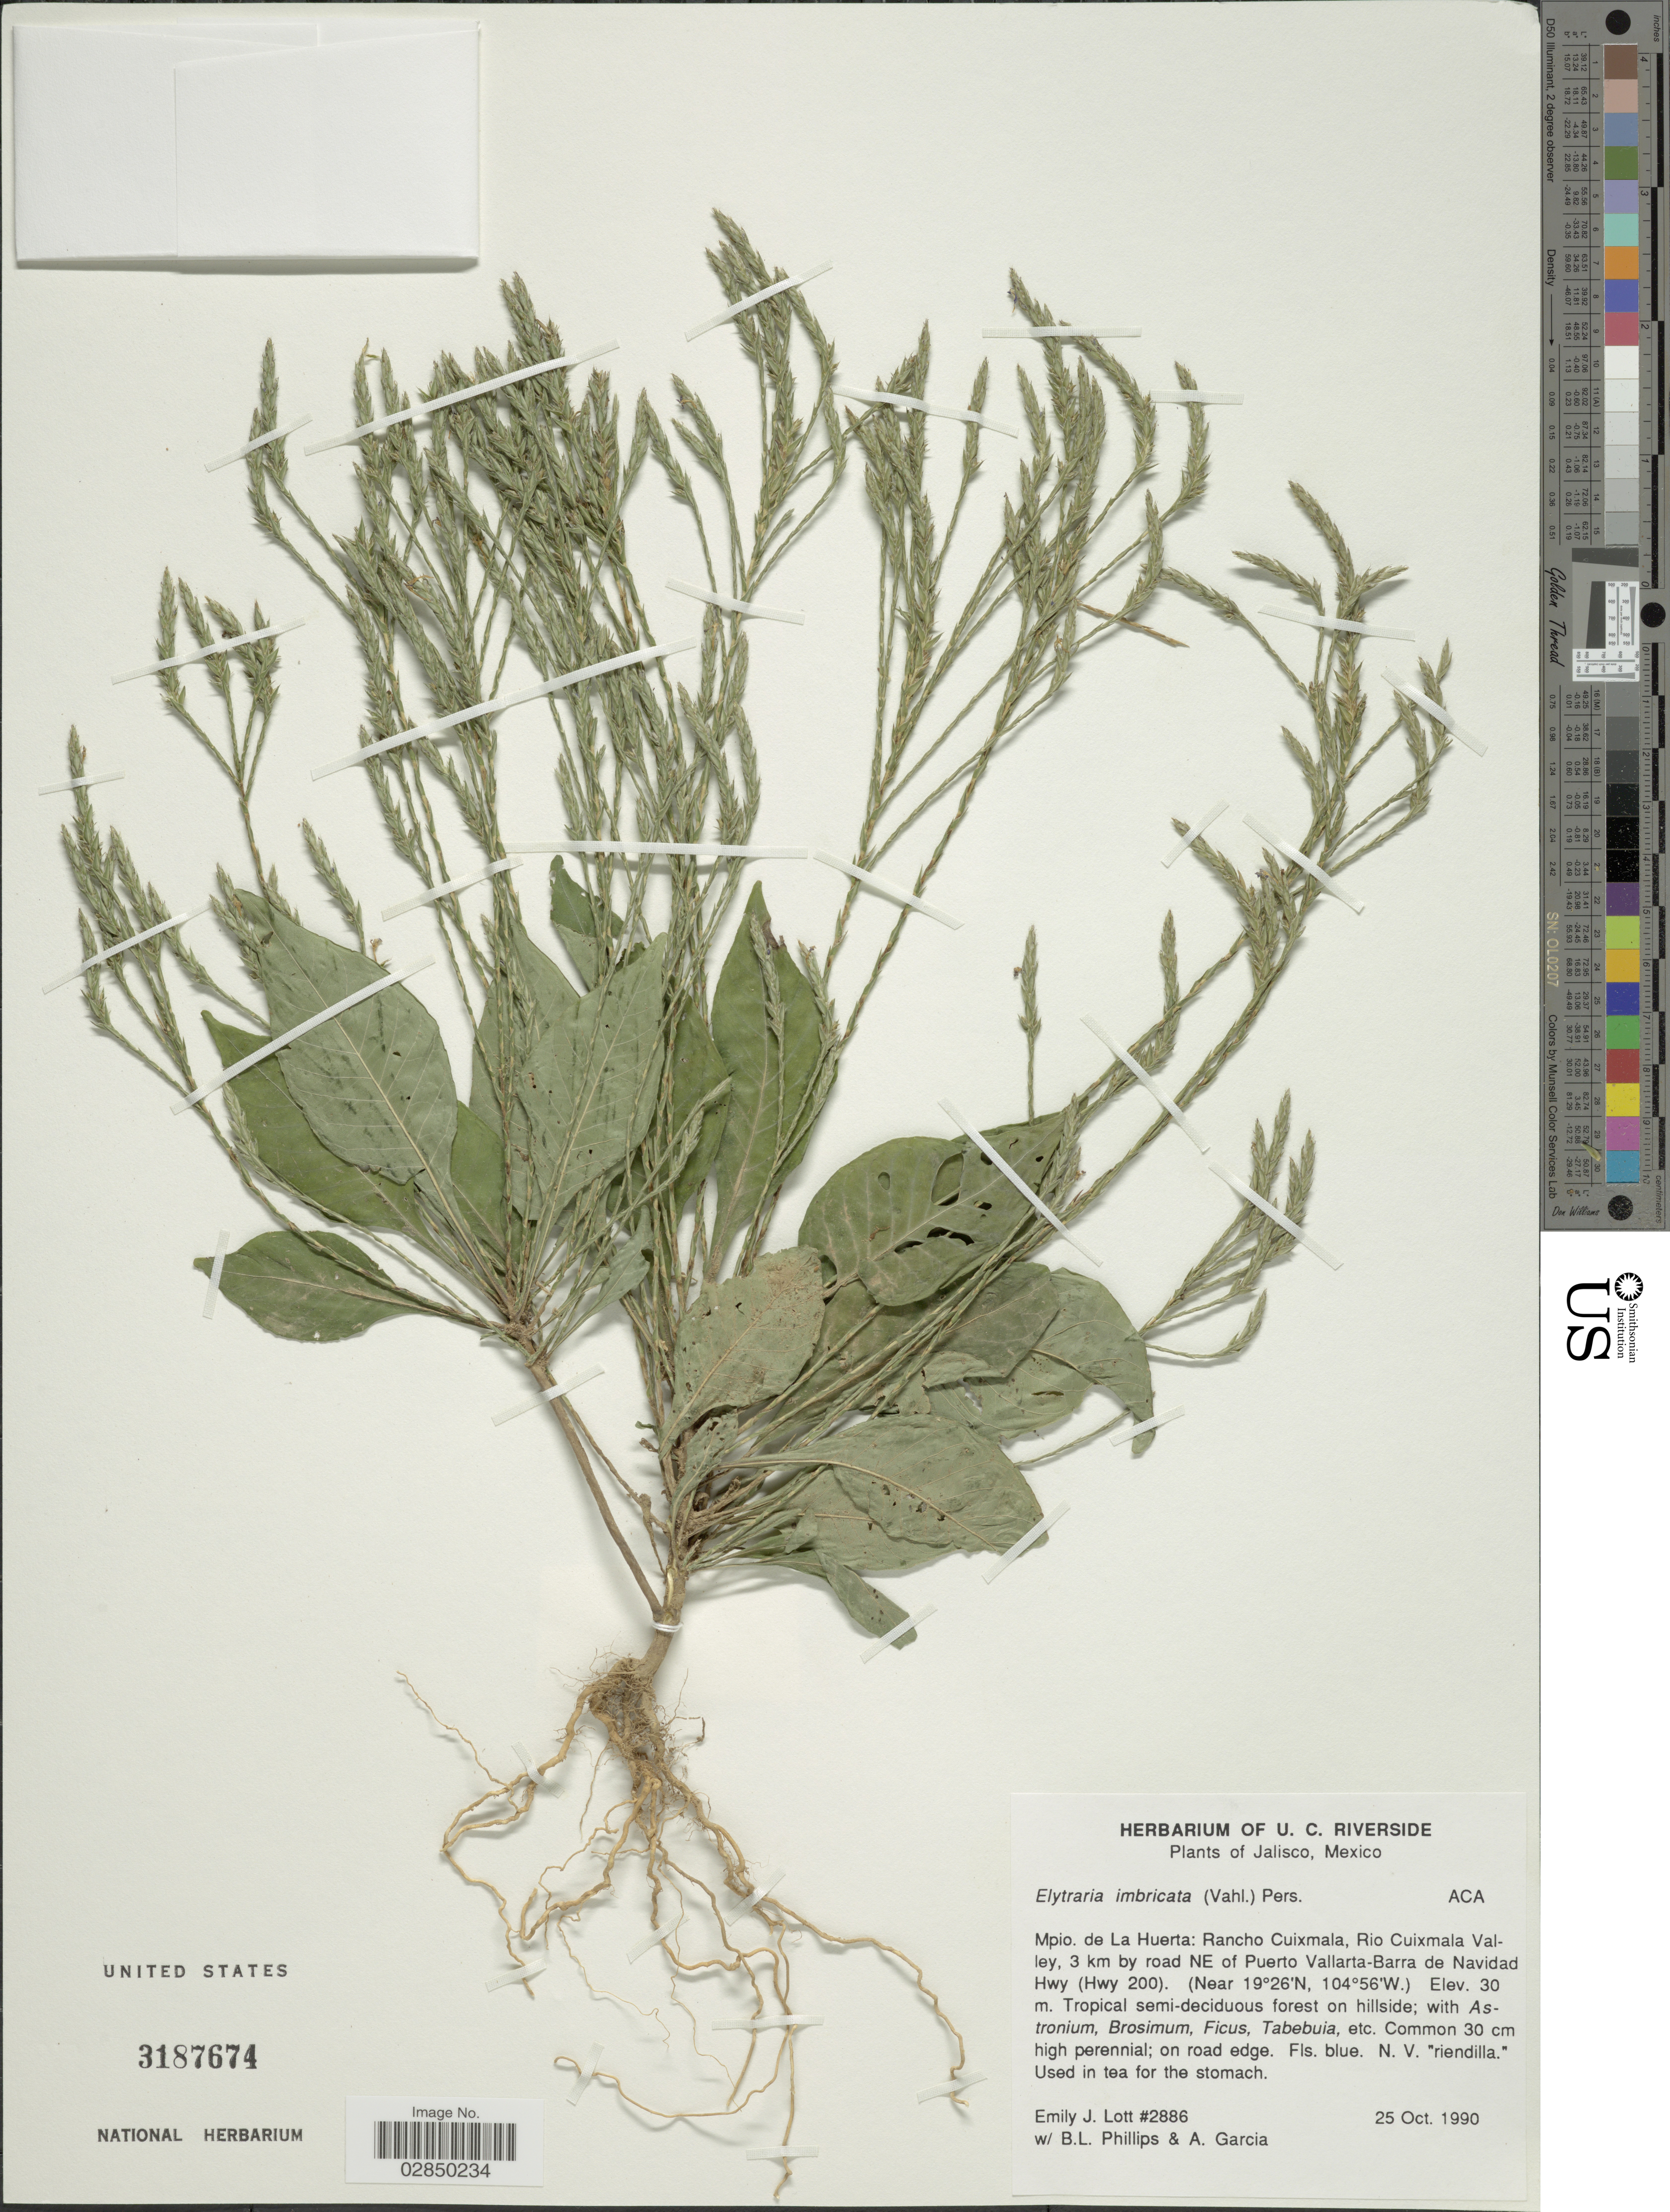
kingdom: Plantae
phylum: Tracheophyta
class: Magnoliopsida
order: Lamiales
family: Acanthaceae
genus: Elytraria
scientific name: Elytraria imbricata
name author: (Vahl) Pers.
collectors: E. J. Lott, B. L. Phillips & A. Garcia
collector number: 2886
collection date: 1990-10-25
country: Mexico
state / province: Jalisco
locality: Mpio. de La Huerta: Rancho Cuixmala, Rio Cuixmala Valley, 3 km by road NE of Puerto Vallarta-Barra de Navidad Hwy (Hwy 200).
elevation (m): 30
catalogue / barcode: US 3187674